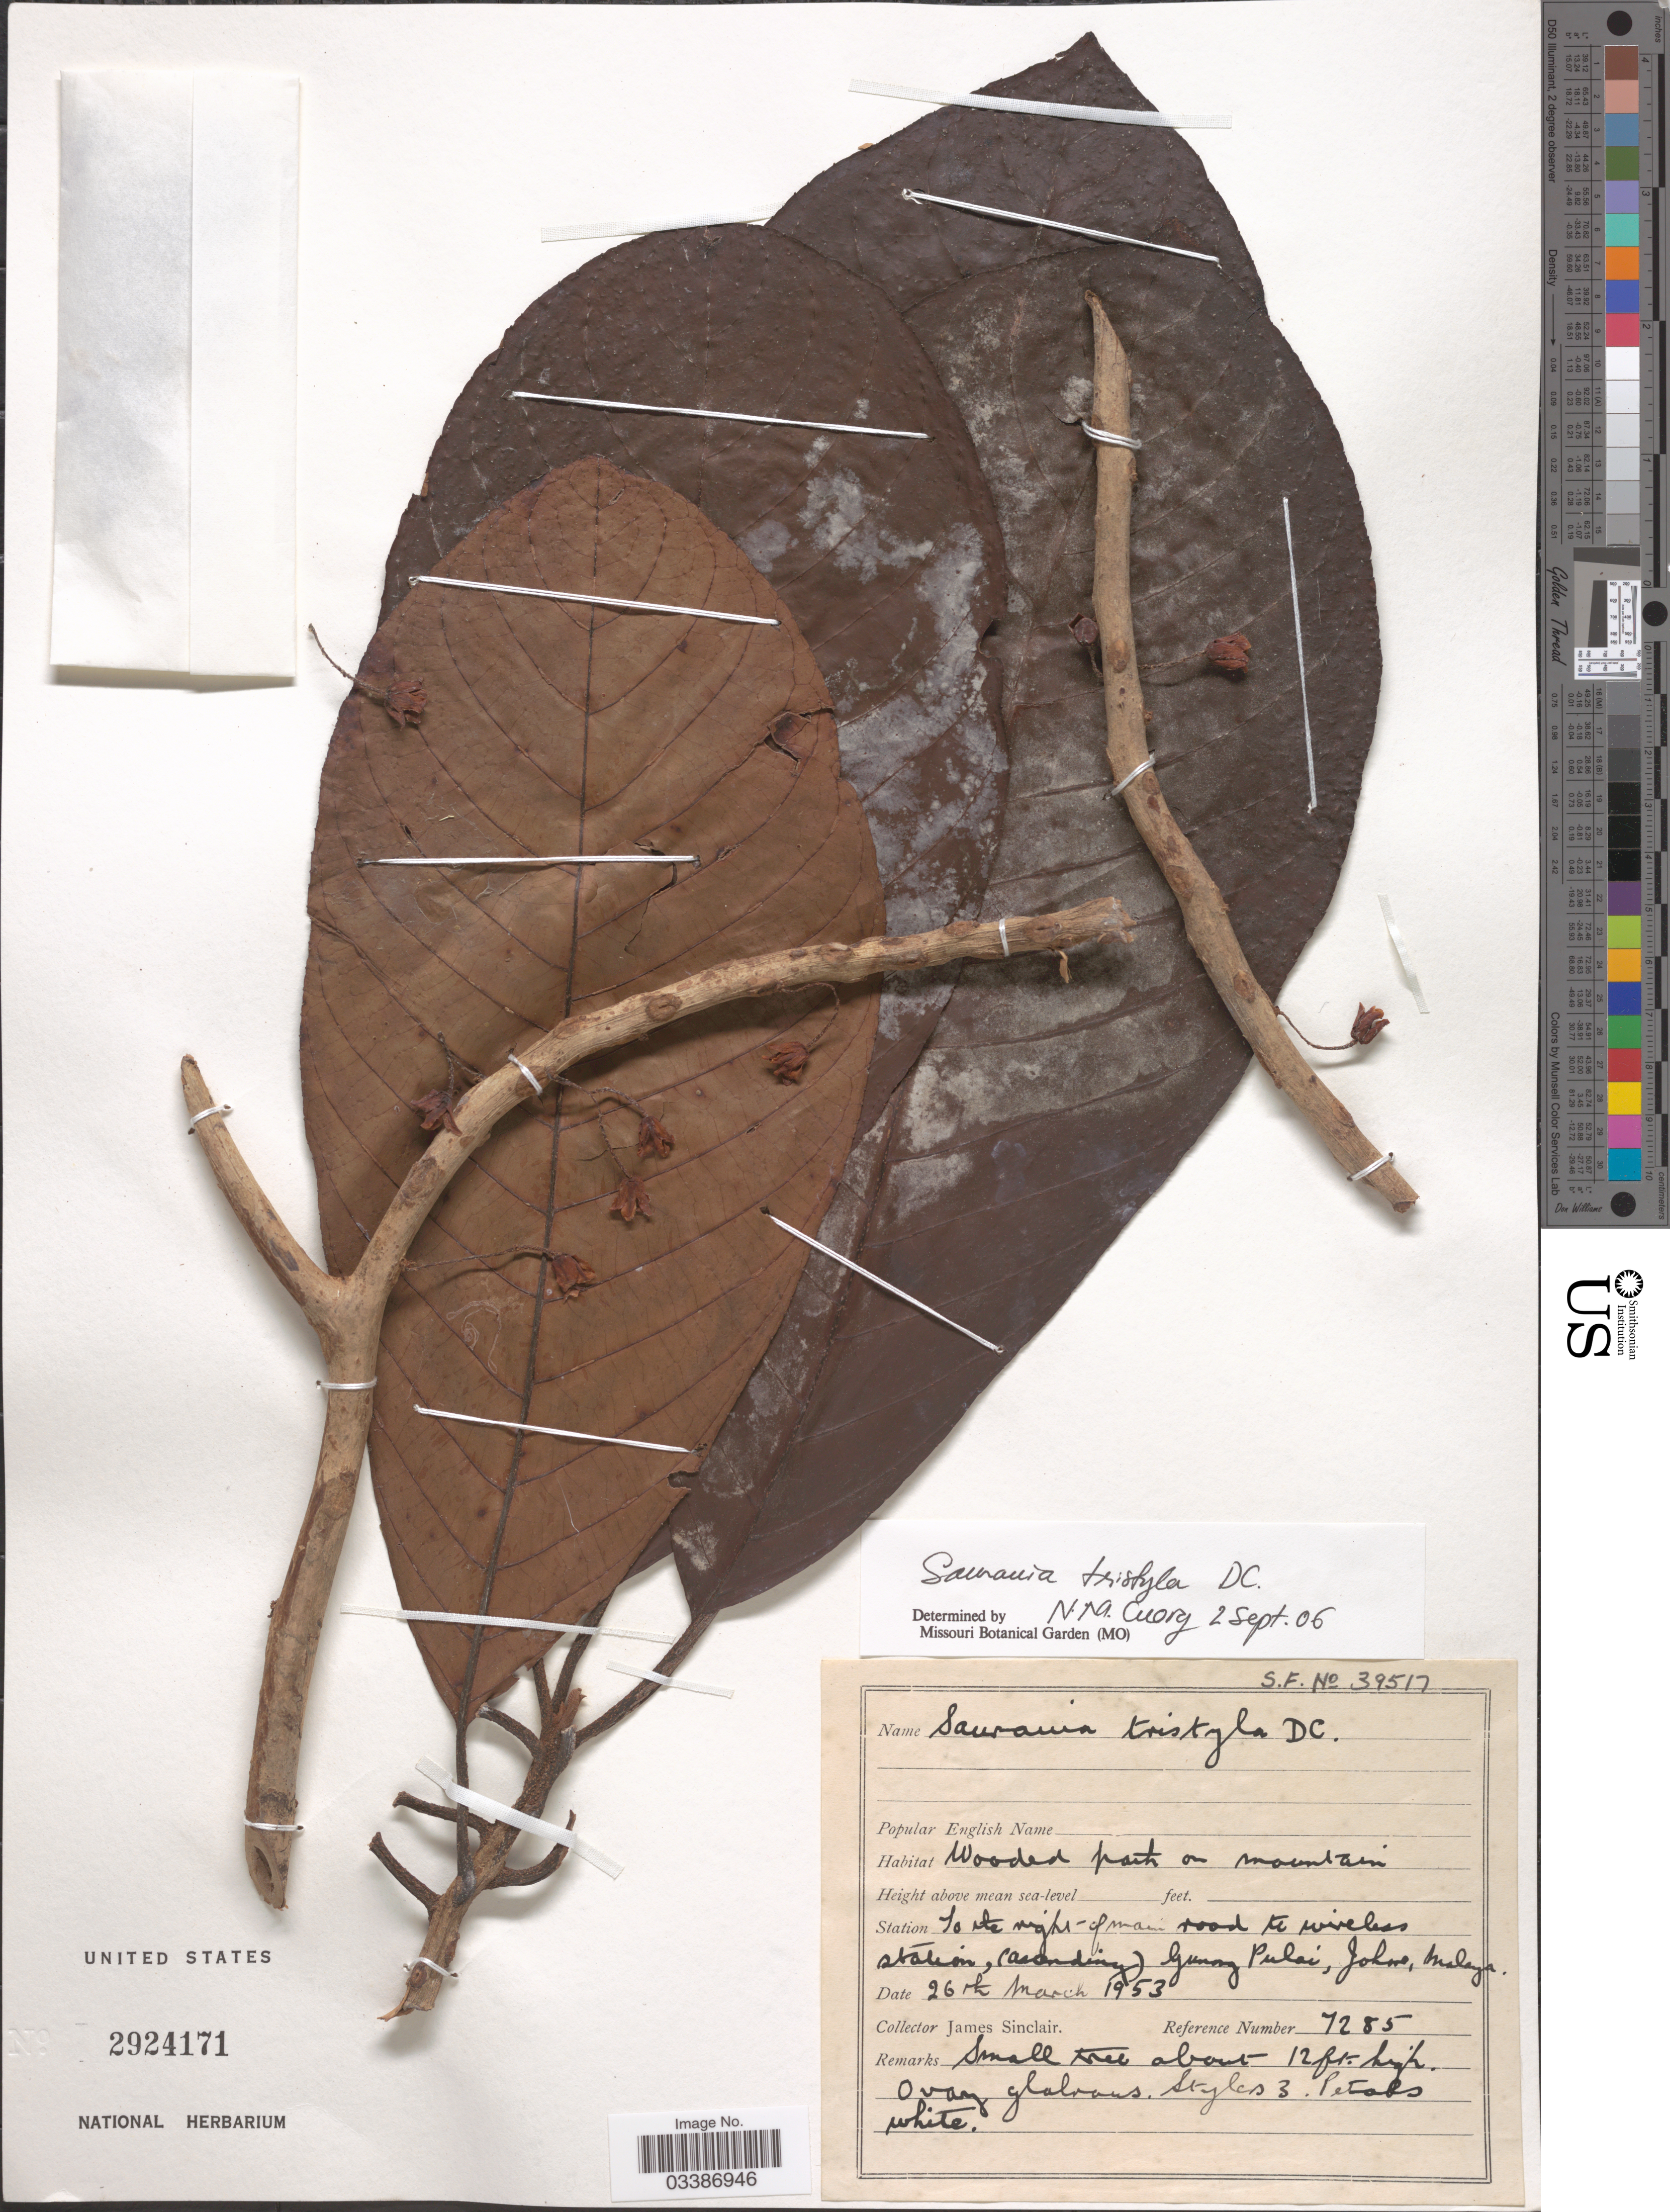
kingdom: Plantae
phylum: Tracheophyta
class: Magnoliopsida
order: Ericales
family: Actinidiaceae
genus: Saurauia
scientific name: Saurauia tristyla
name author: DC.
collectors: J. Sinclair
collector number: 7285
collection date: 1953-03-26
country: Malaysia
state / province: Johor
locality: Station to the right of main road to wireless station, (ascending) Guong Pulai, Malaya.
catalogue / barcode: US 2924171